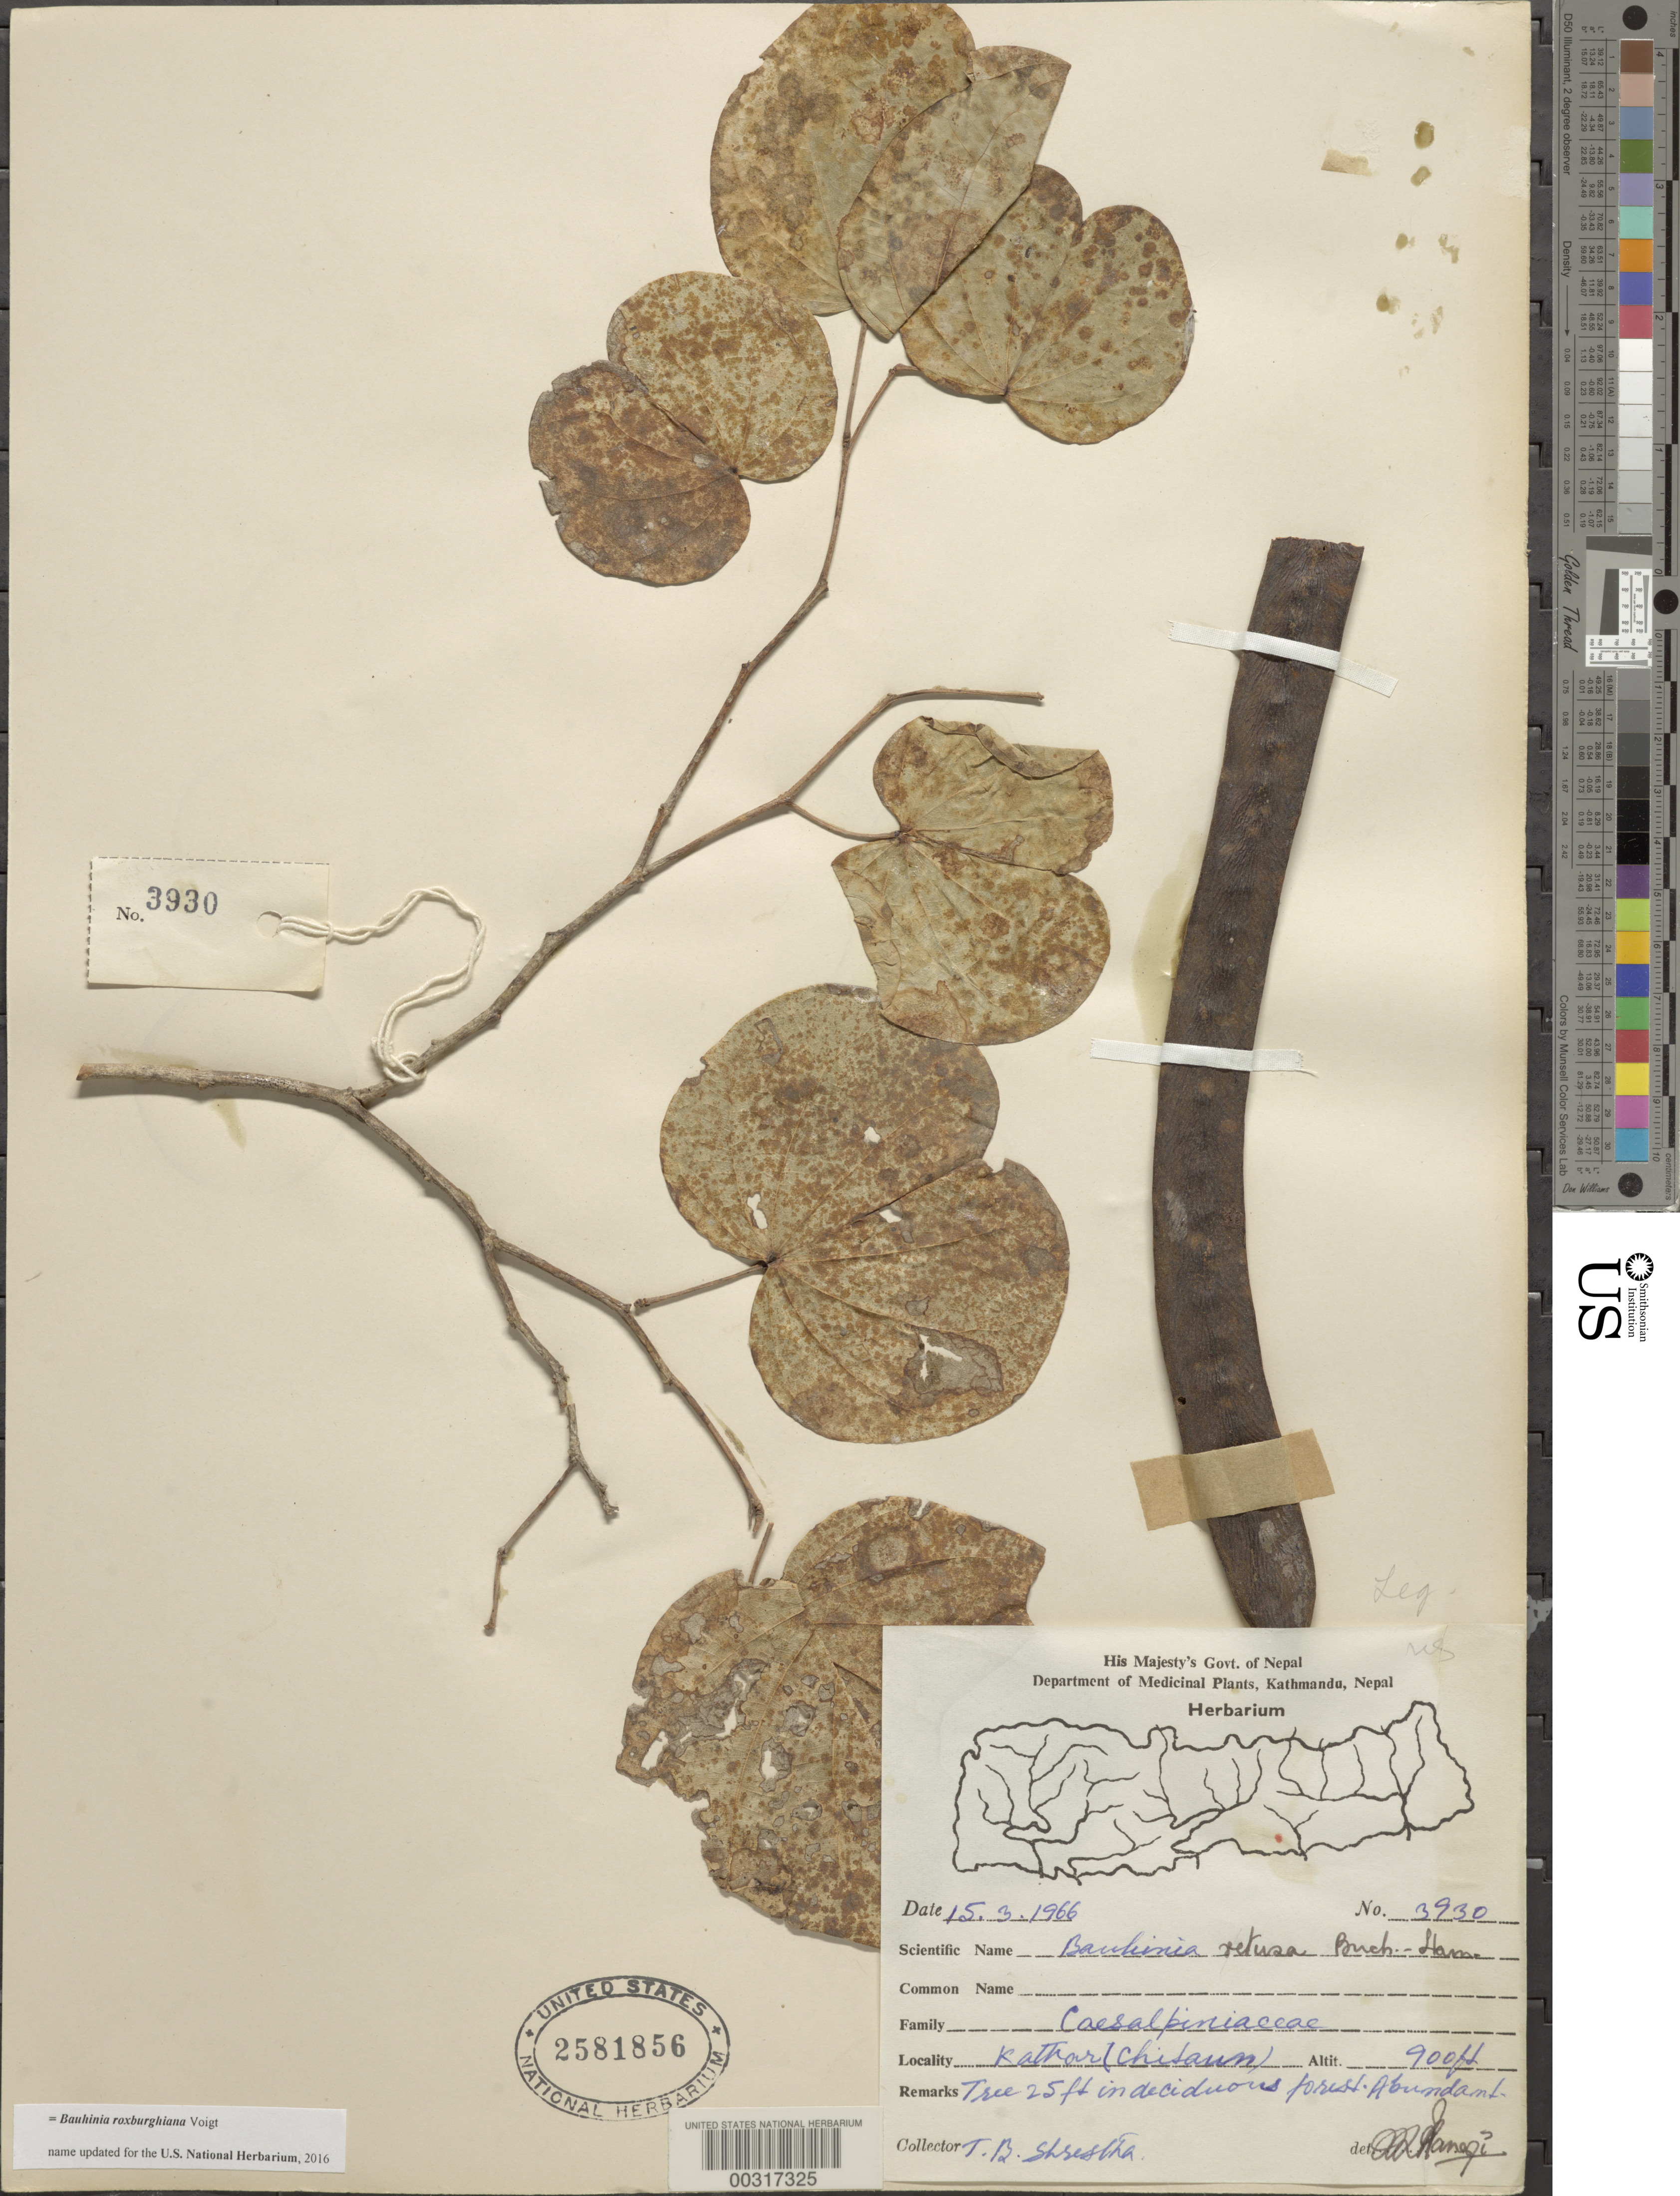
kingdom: Plantae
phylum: Tracheophyta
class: Magnoliopsida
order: Fabales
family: Fabaceae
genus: Phanera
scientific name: Phanera retusa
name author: Benth.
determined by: U.S. National Herbarium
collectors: T. B. Shrestha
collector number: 3930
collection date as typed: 15 Mar 1966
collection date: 1966-03-15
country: Nepal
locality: Kathar (chisaun)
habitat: Deciduous forest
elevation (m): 274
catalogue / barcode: US 2581856